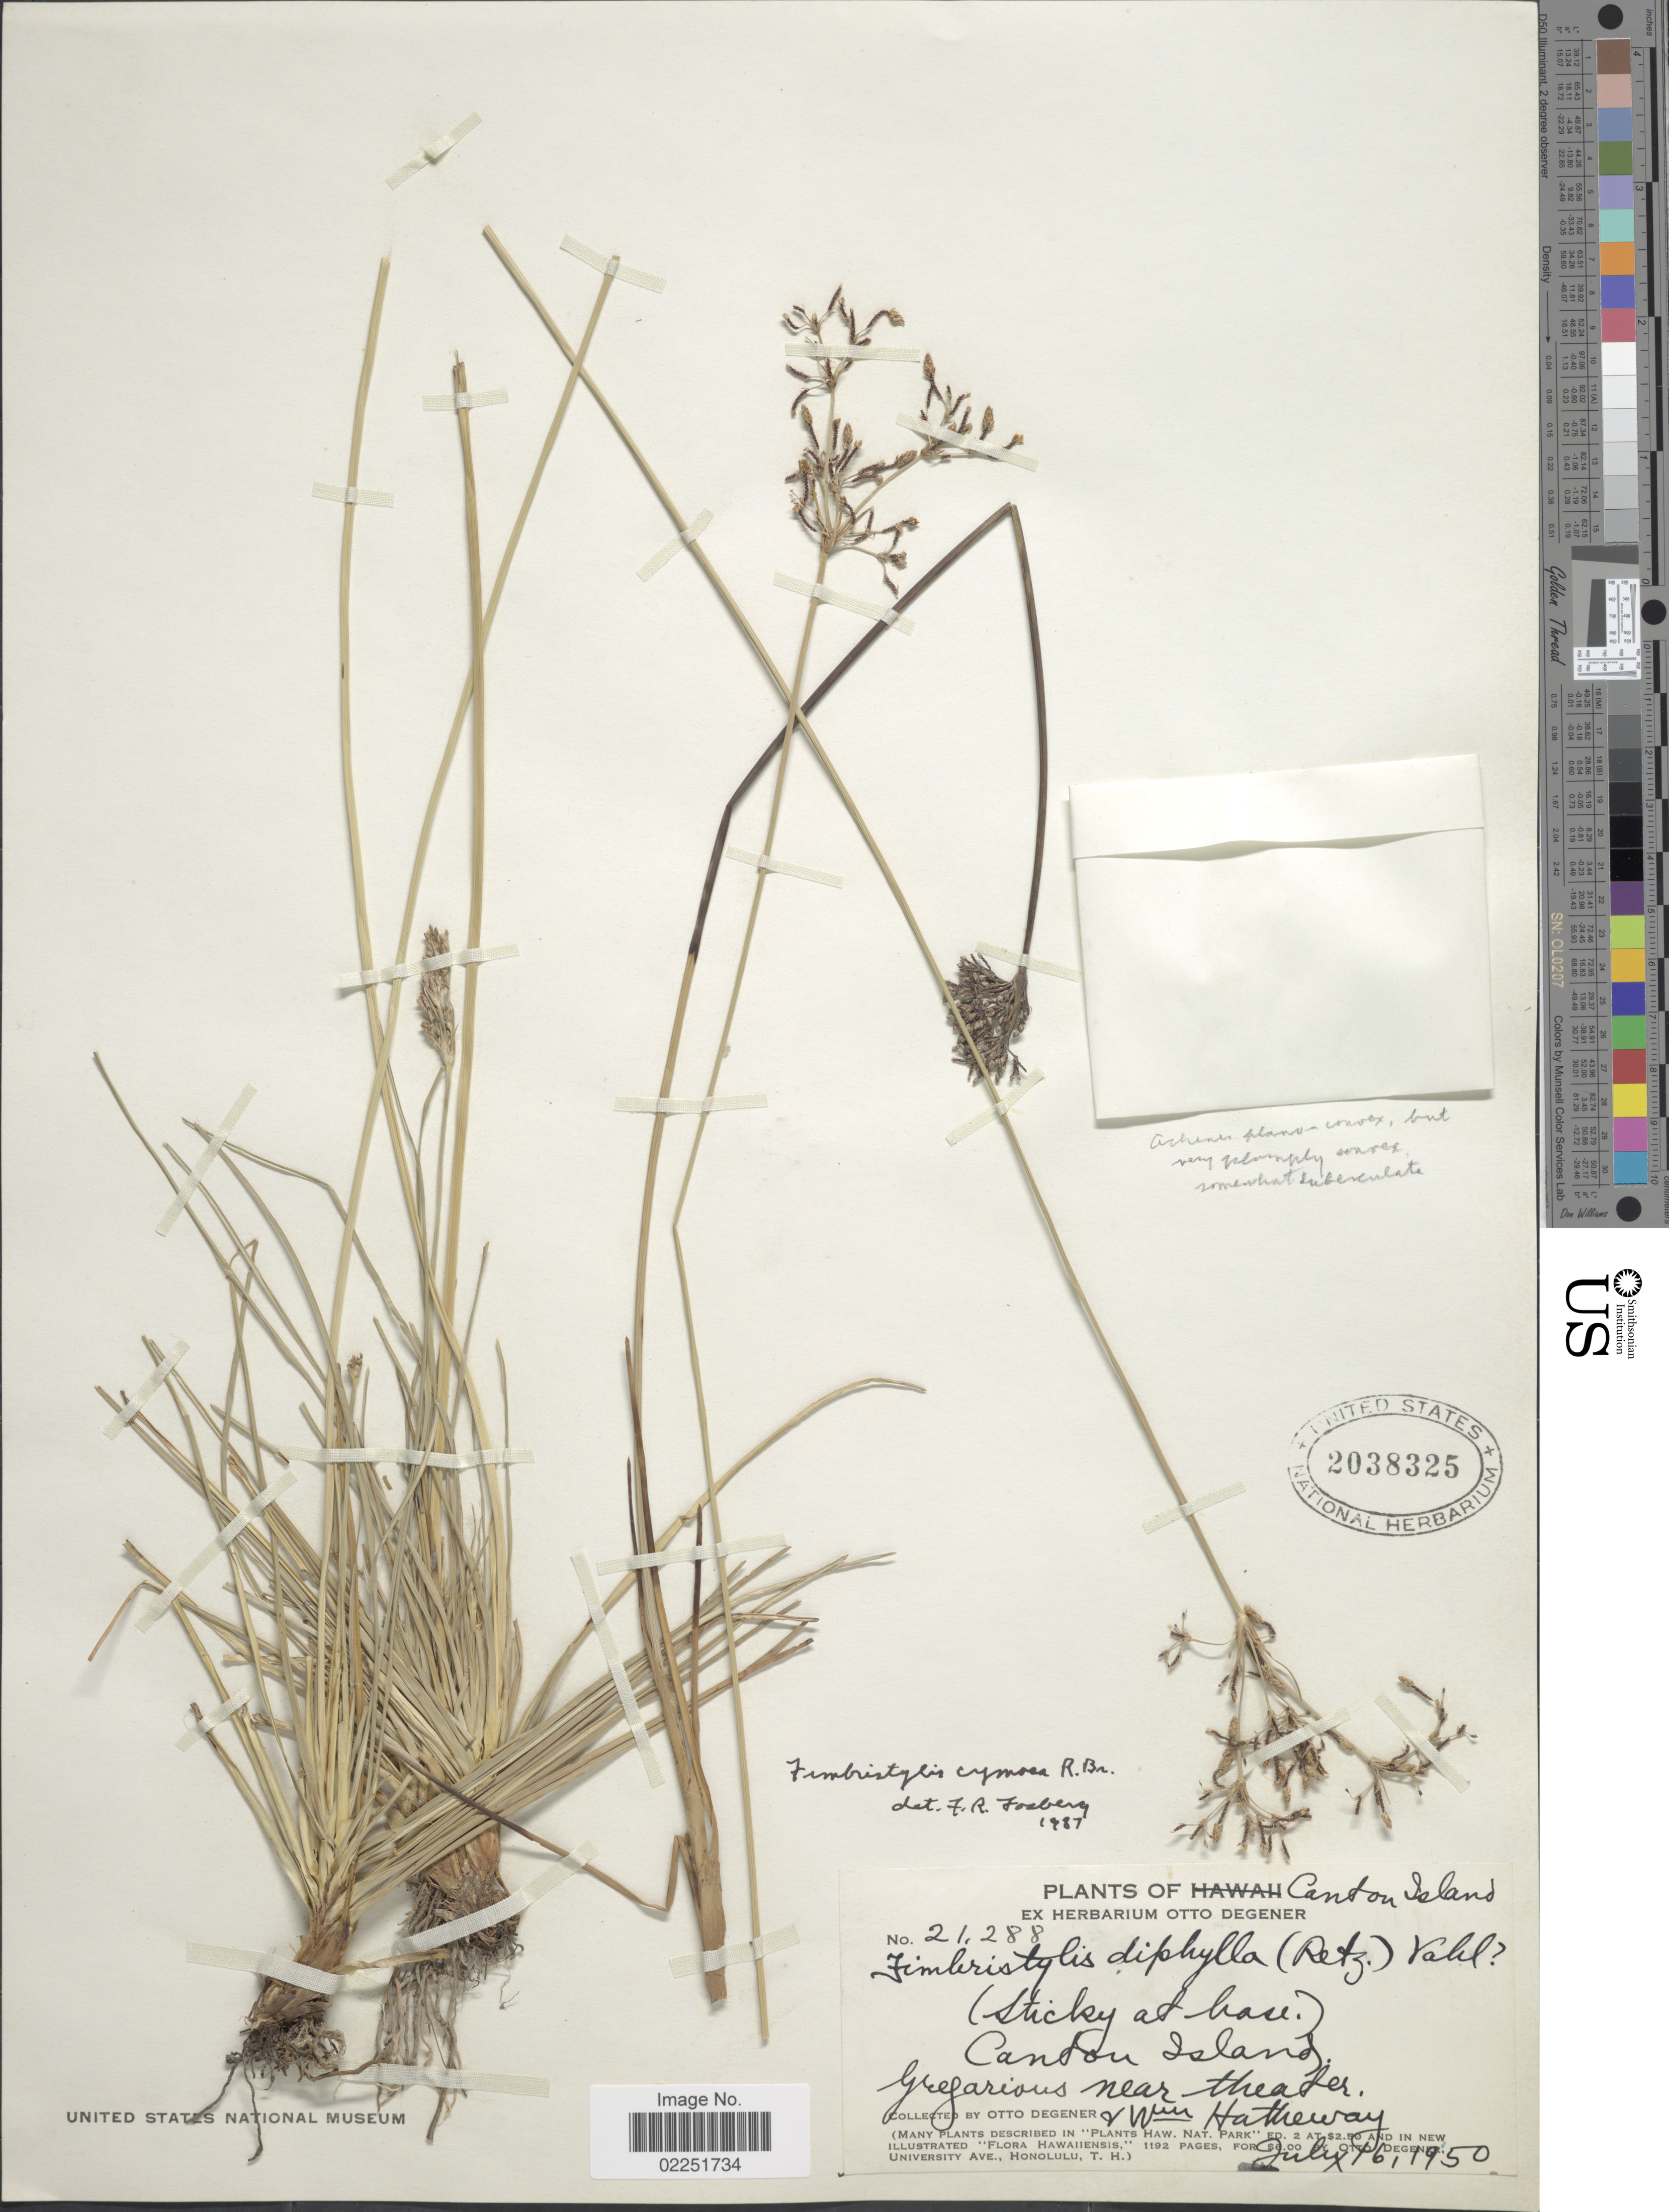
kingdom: Plantae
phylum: Tracheophyta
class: Liliopsida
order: Poales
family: Cyperaceae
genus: Fimbristylis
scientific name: Fimbristylis cymosa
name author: R. Br.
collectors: O. Degener & W. Hatheway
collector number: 21288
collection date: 1950-07-16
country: Kiribati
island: Kanton [Canton] Atoll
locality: Canton Island, Gregarious near theater [interpreted]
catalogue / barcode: US 2038325